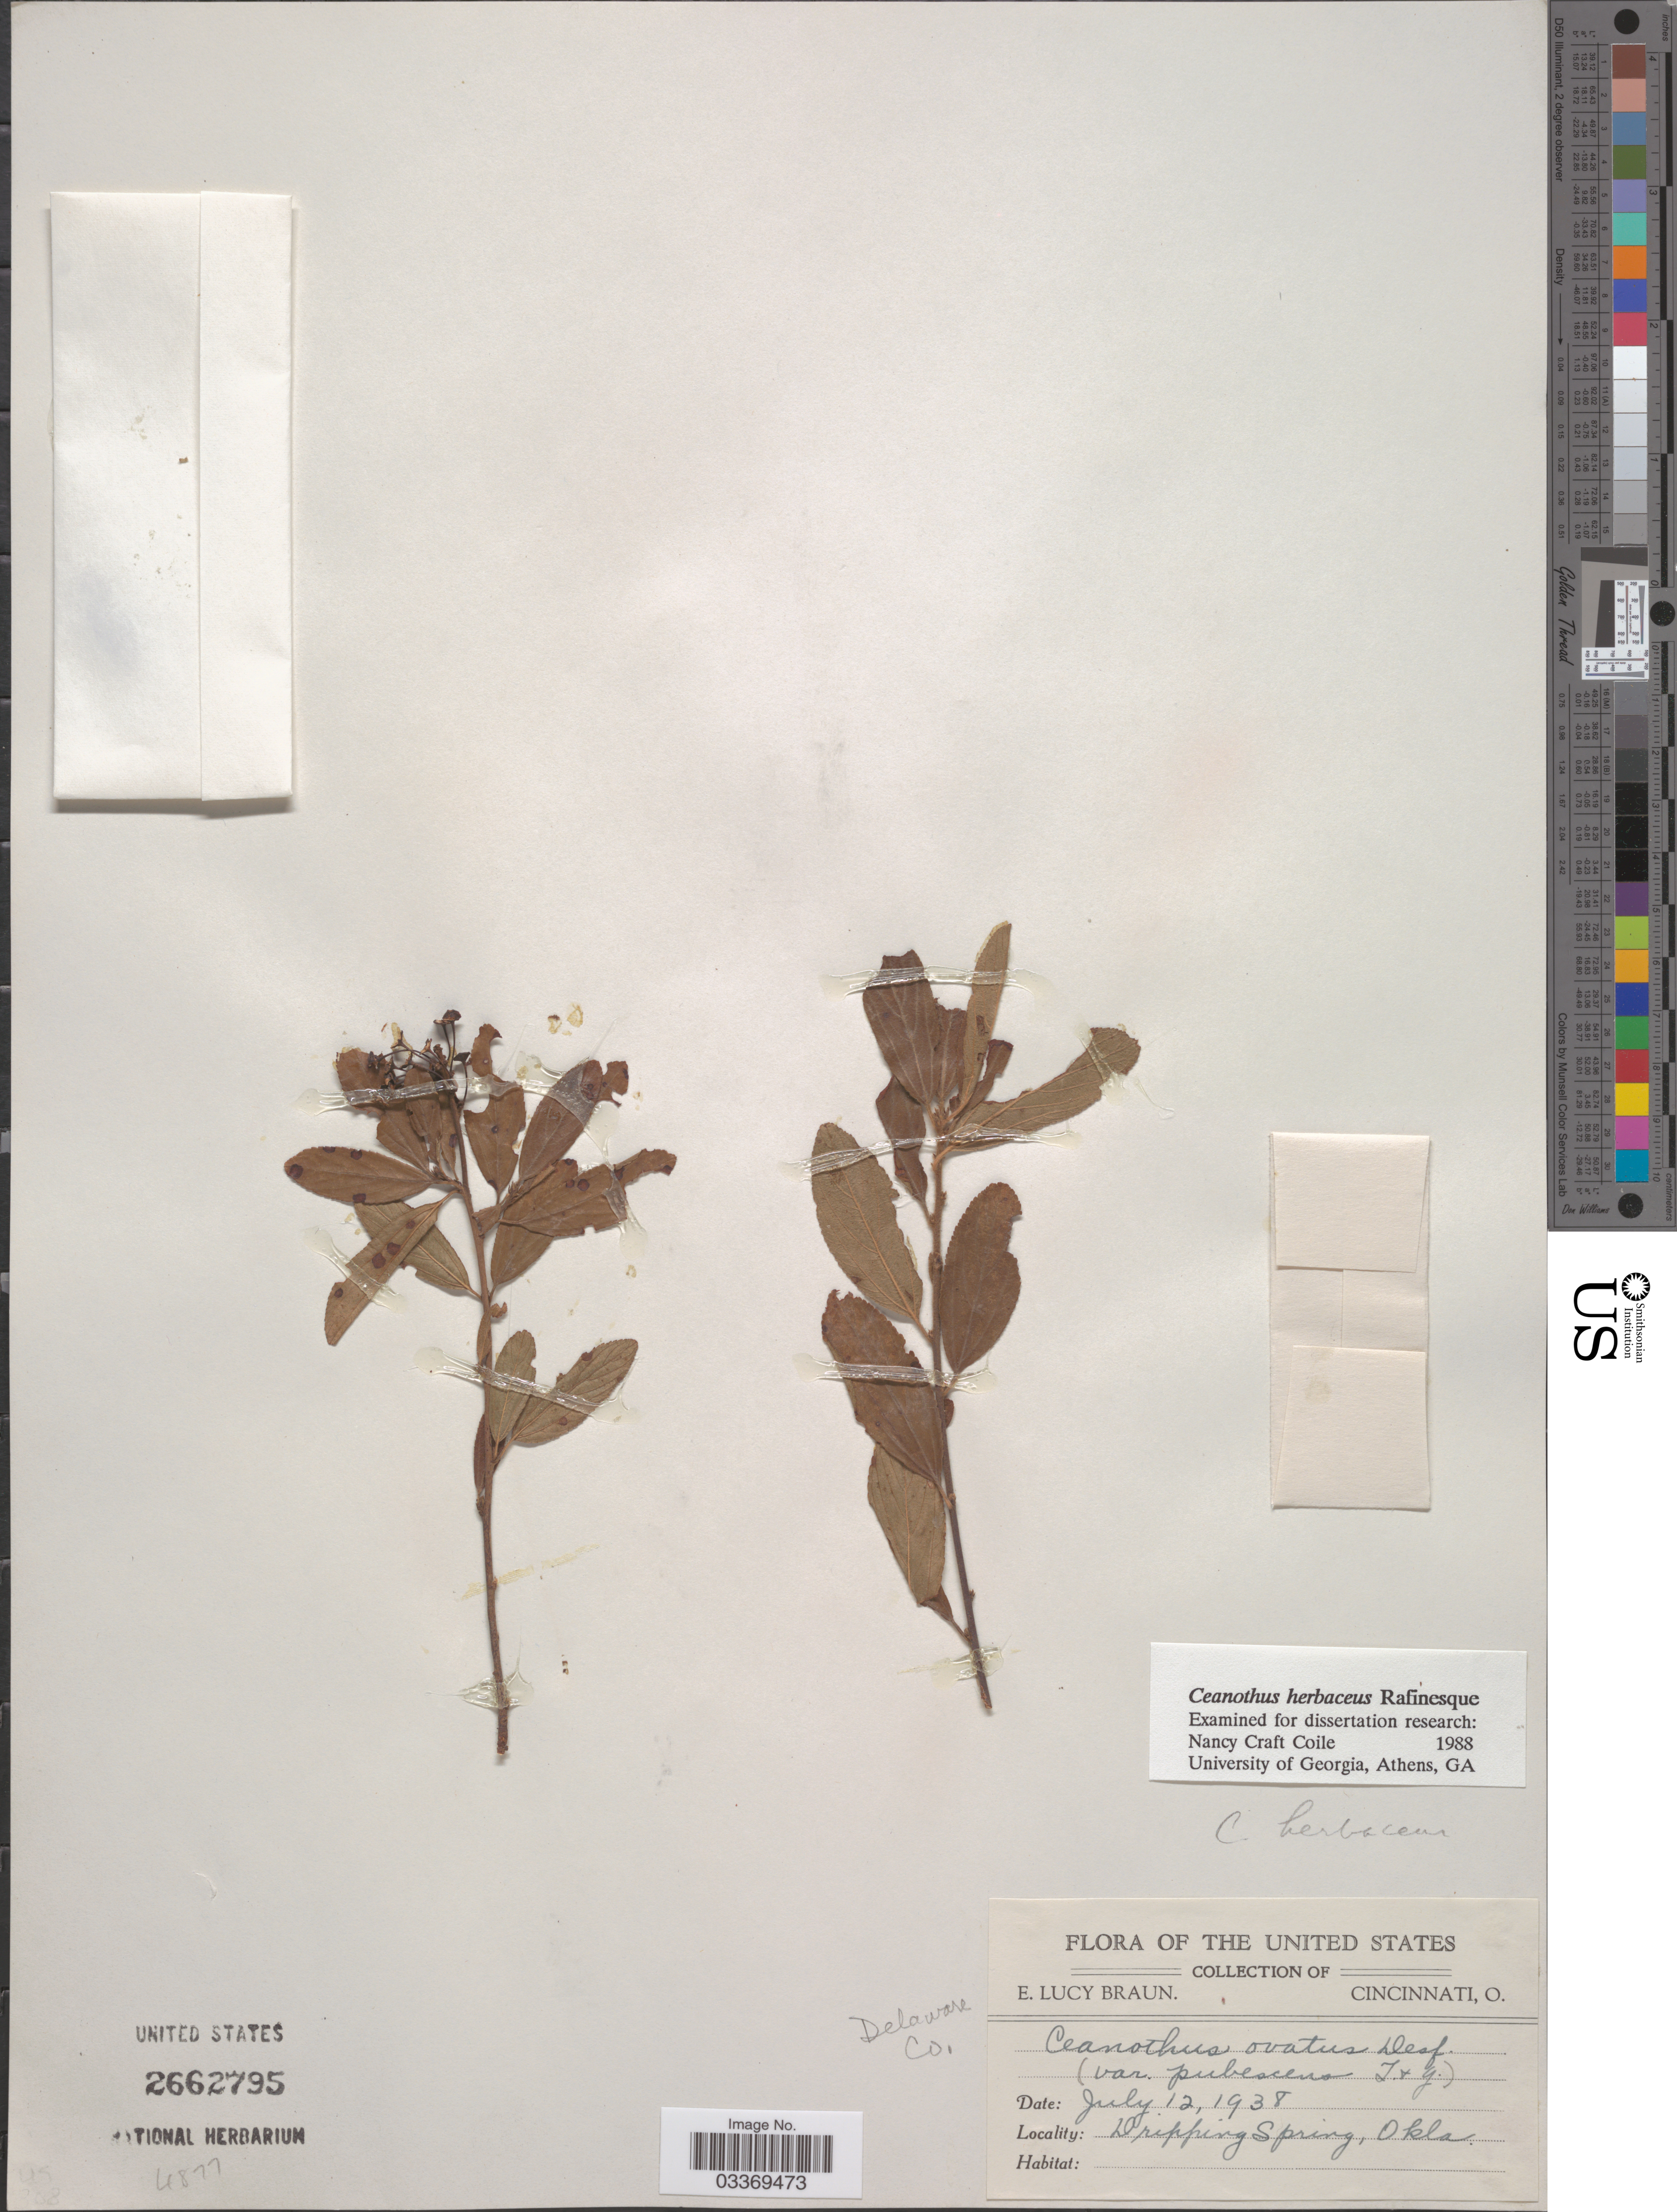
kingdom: Plantae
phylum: Tracheophyta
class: Magnoliopsida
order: Rosales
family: Rhamnaceae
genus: Ceanothus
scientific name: Ceanothus ovatus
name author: Desf.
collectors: E. L. Braun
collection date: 1938-07-12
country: United States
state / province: Oklahoma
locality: Dripping Spring, Delaware Co.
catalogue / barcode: US 2662795